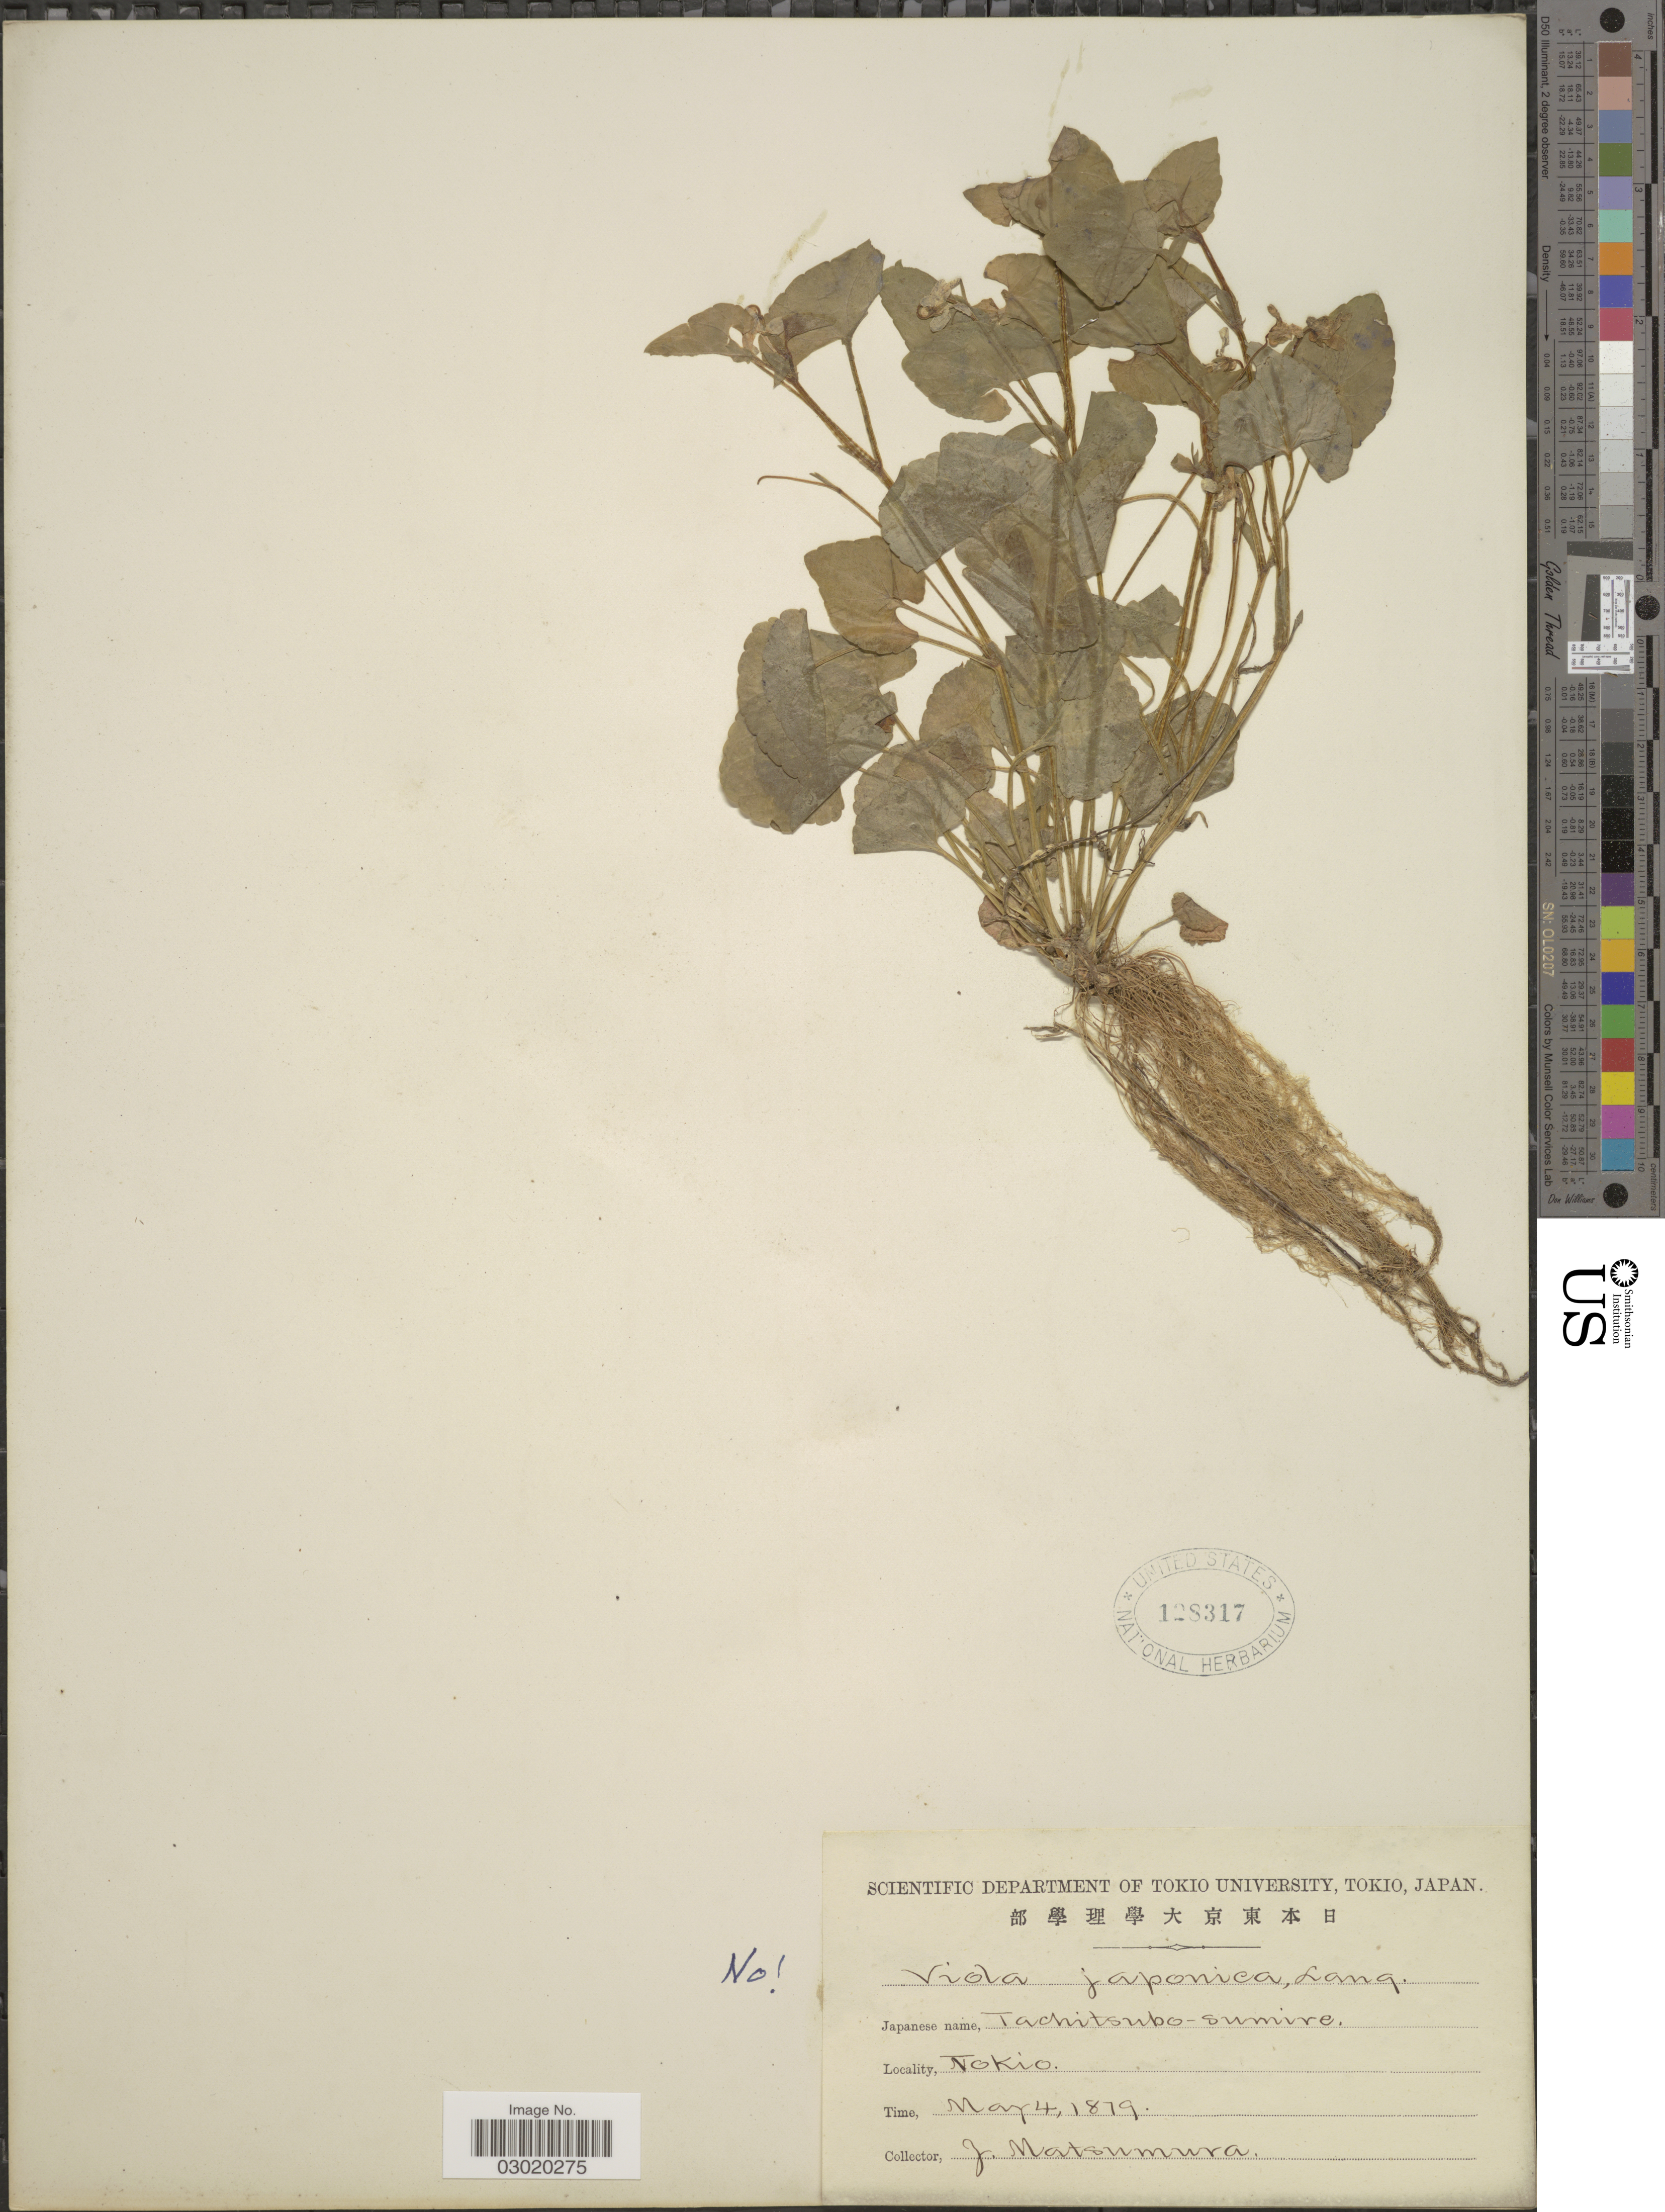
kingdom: Plantae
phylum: Tracheophyta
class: Magnoliopsida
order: Malpighiales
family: Violaceae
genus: Viola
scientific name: Viola sp.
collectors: J. Matsumura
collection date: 1879-03-04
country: Japan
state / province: Tokyo, Federal City of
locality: Tokio.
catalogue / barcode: US 128317